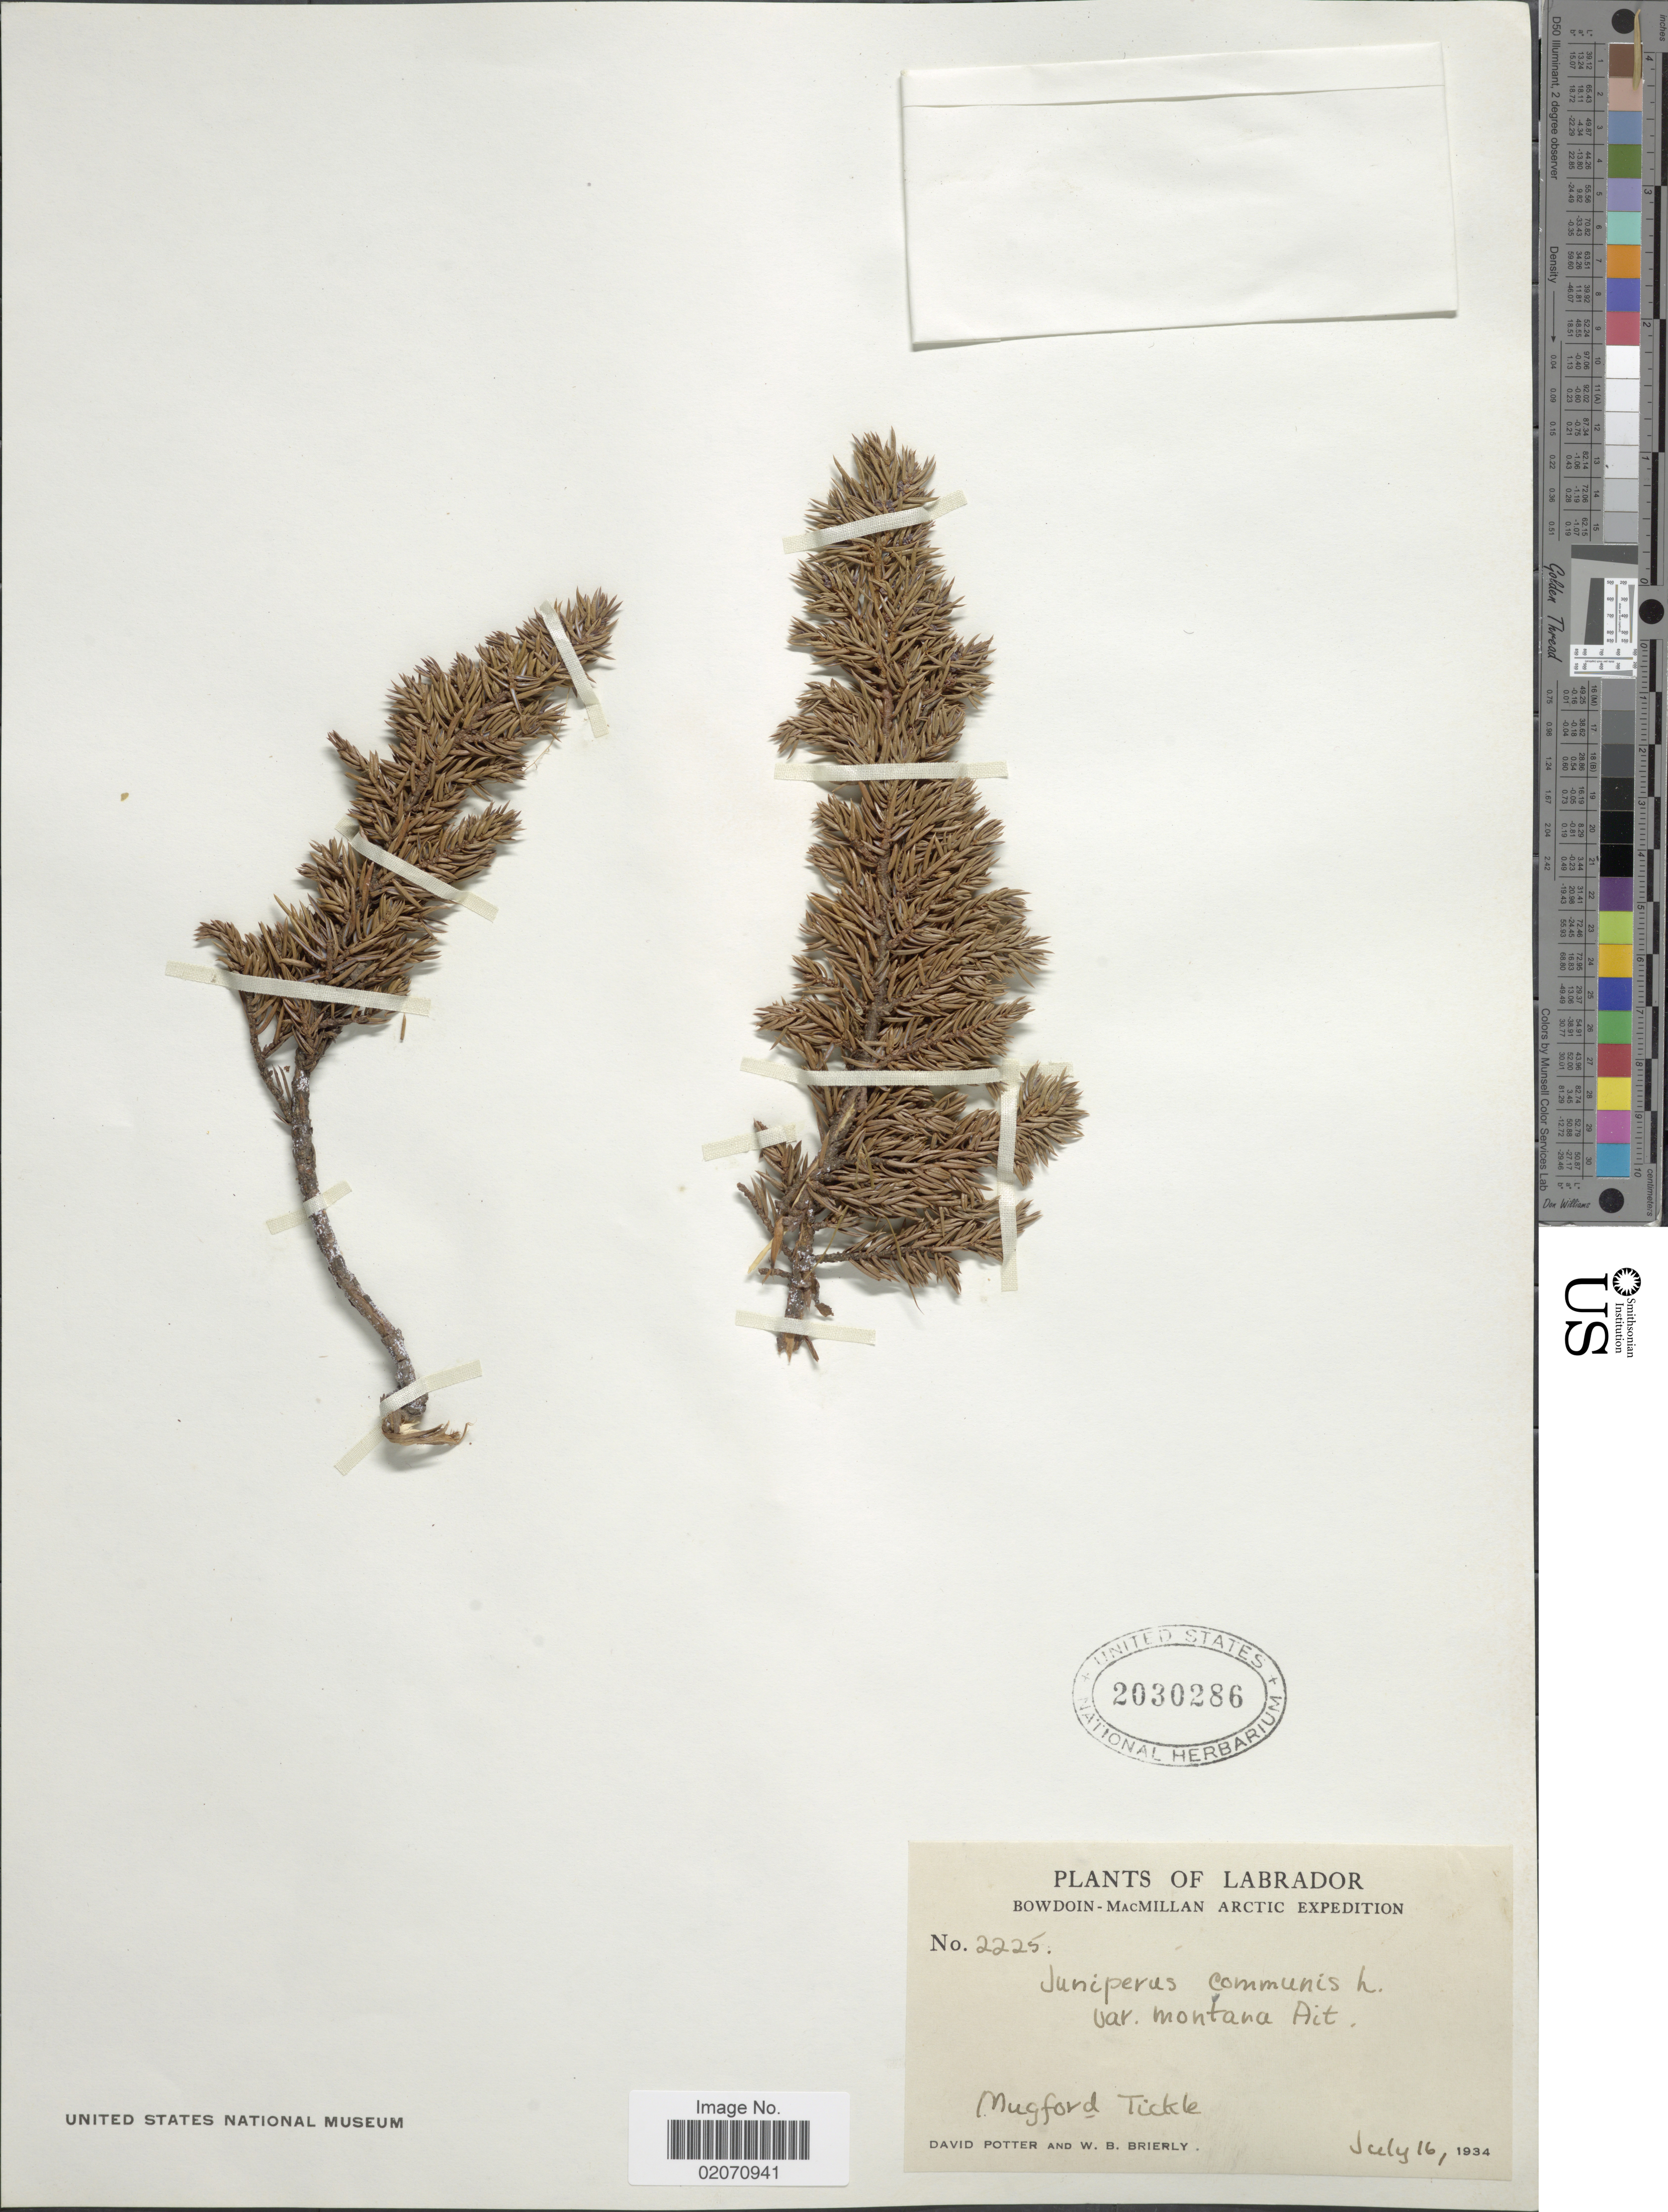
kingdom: Plantae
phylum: Tracheophyta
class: Pinopsida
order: Pinales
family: Cupressaceae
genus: Juniperus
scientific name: Juniperus communis subsp. nana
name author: (Willd.) Syme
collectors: D. Potter & W. Brierly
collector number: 2225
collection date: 1934-07-16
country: Canada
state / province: Newfoundland and Labrador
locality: Labrador, Mugford Tickle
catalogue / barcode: US 2030286